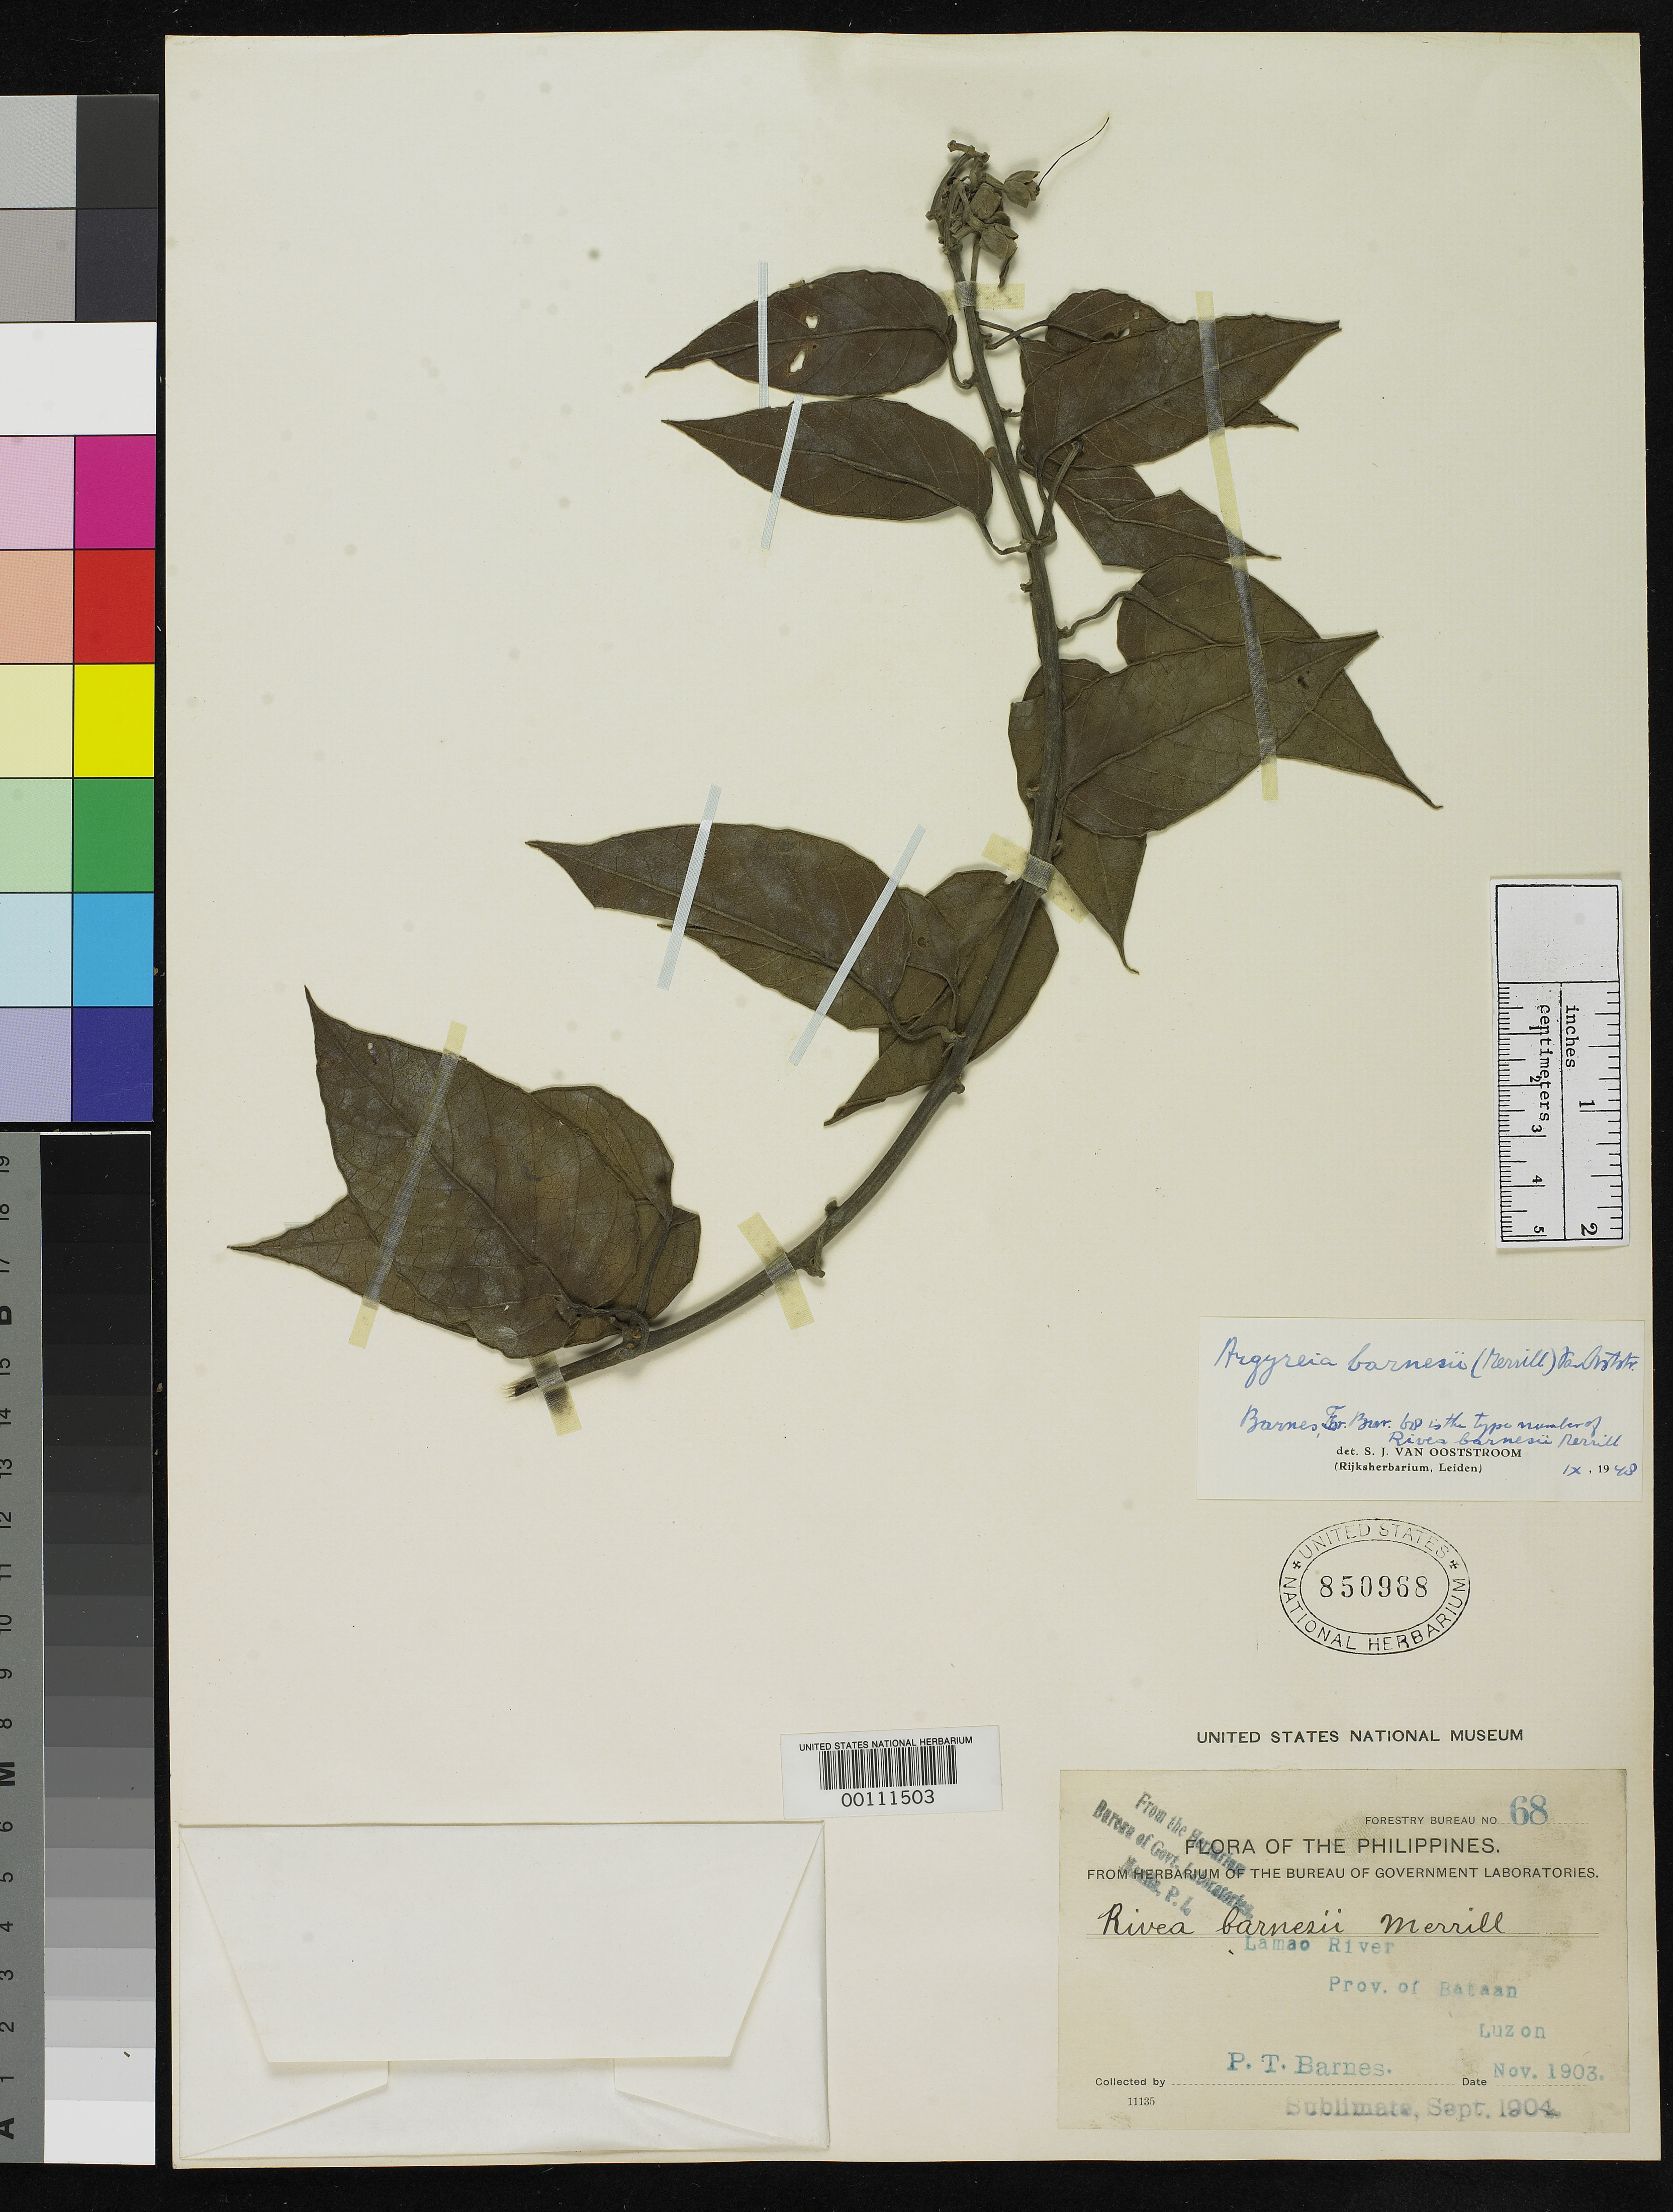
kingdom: Plantae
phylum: Tracheophyta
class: Magnoliopsida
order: Solanales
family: Convolvulaceae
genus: Rivea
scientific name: Rivea barnesii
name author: Merr.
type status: Isotype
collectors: P. Barnes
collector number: For. Bur. 68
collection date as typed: Nov 1904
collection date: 1904-11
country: Philippines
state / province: Central Luzon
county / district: Bataan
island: Luzon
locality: Lamao River.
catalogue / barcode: US 850968